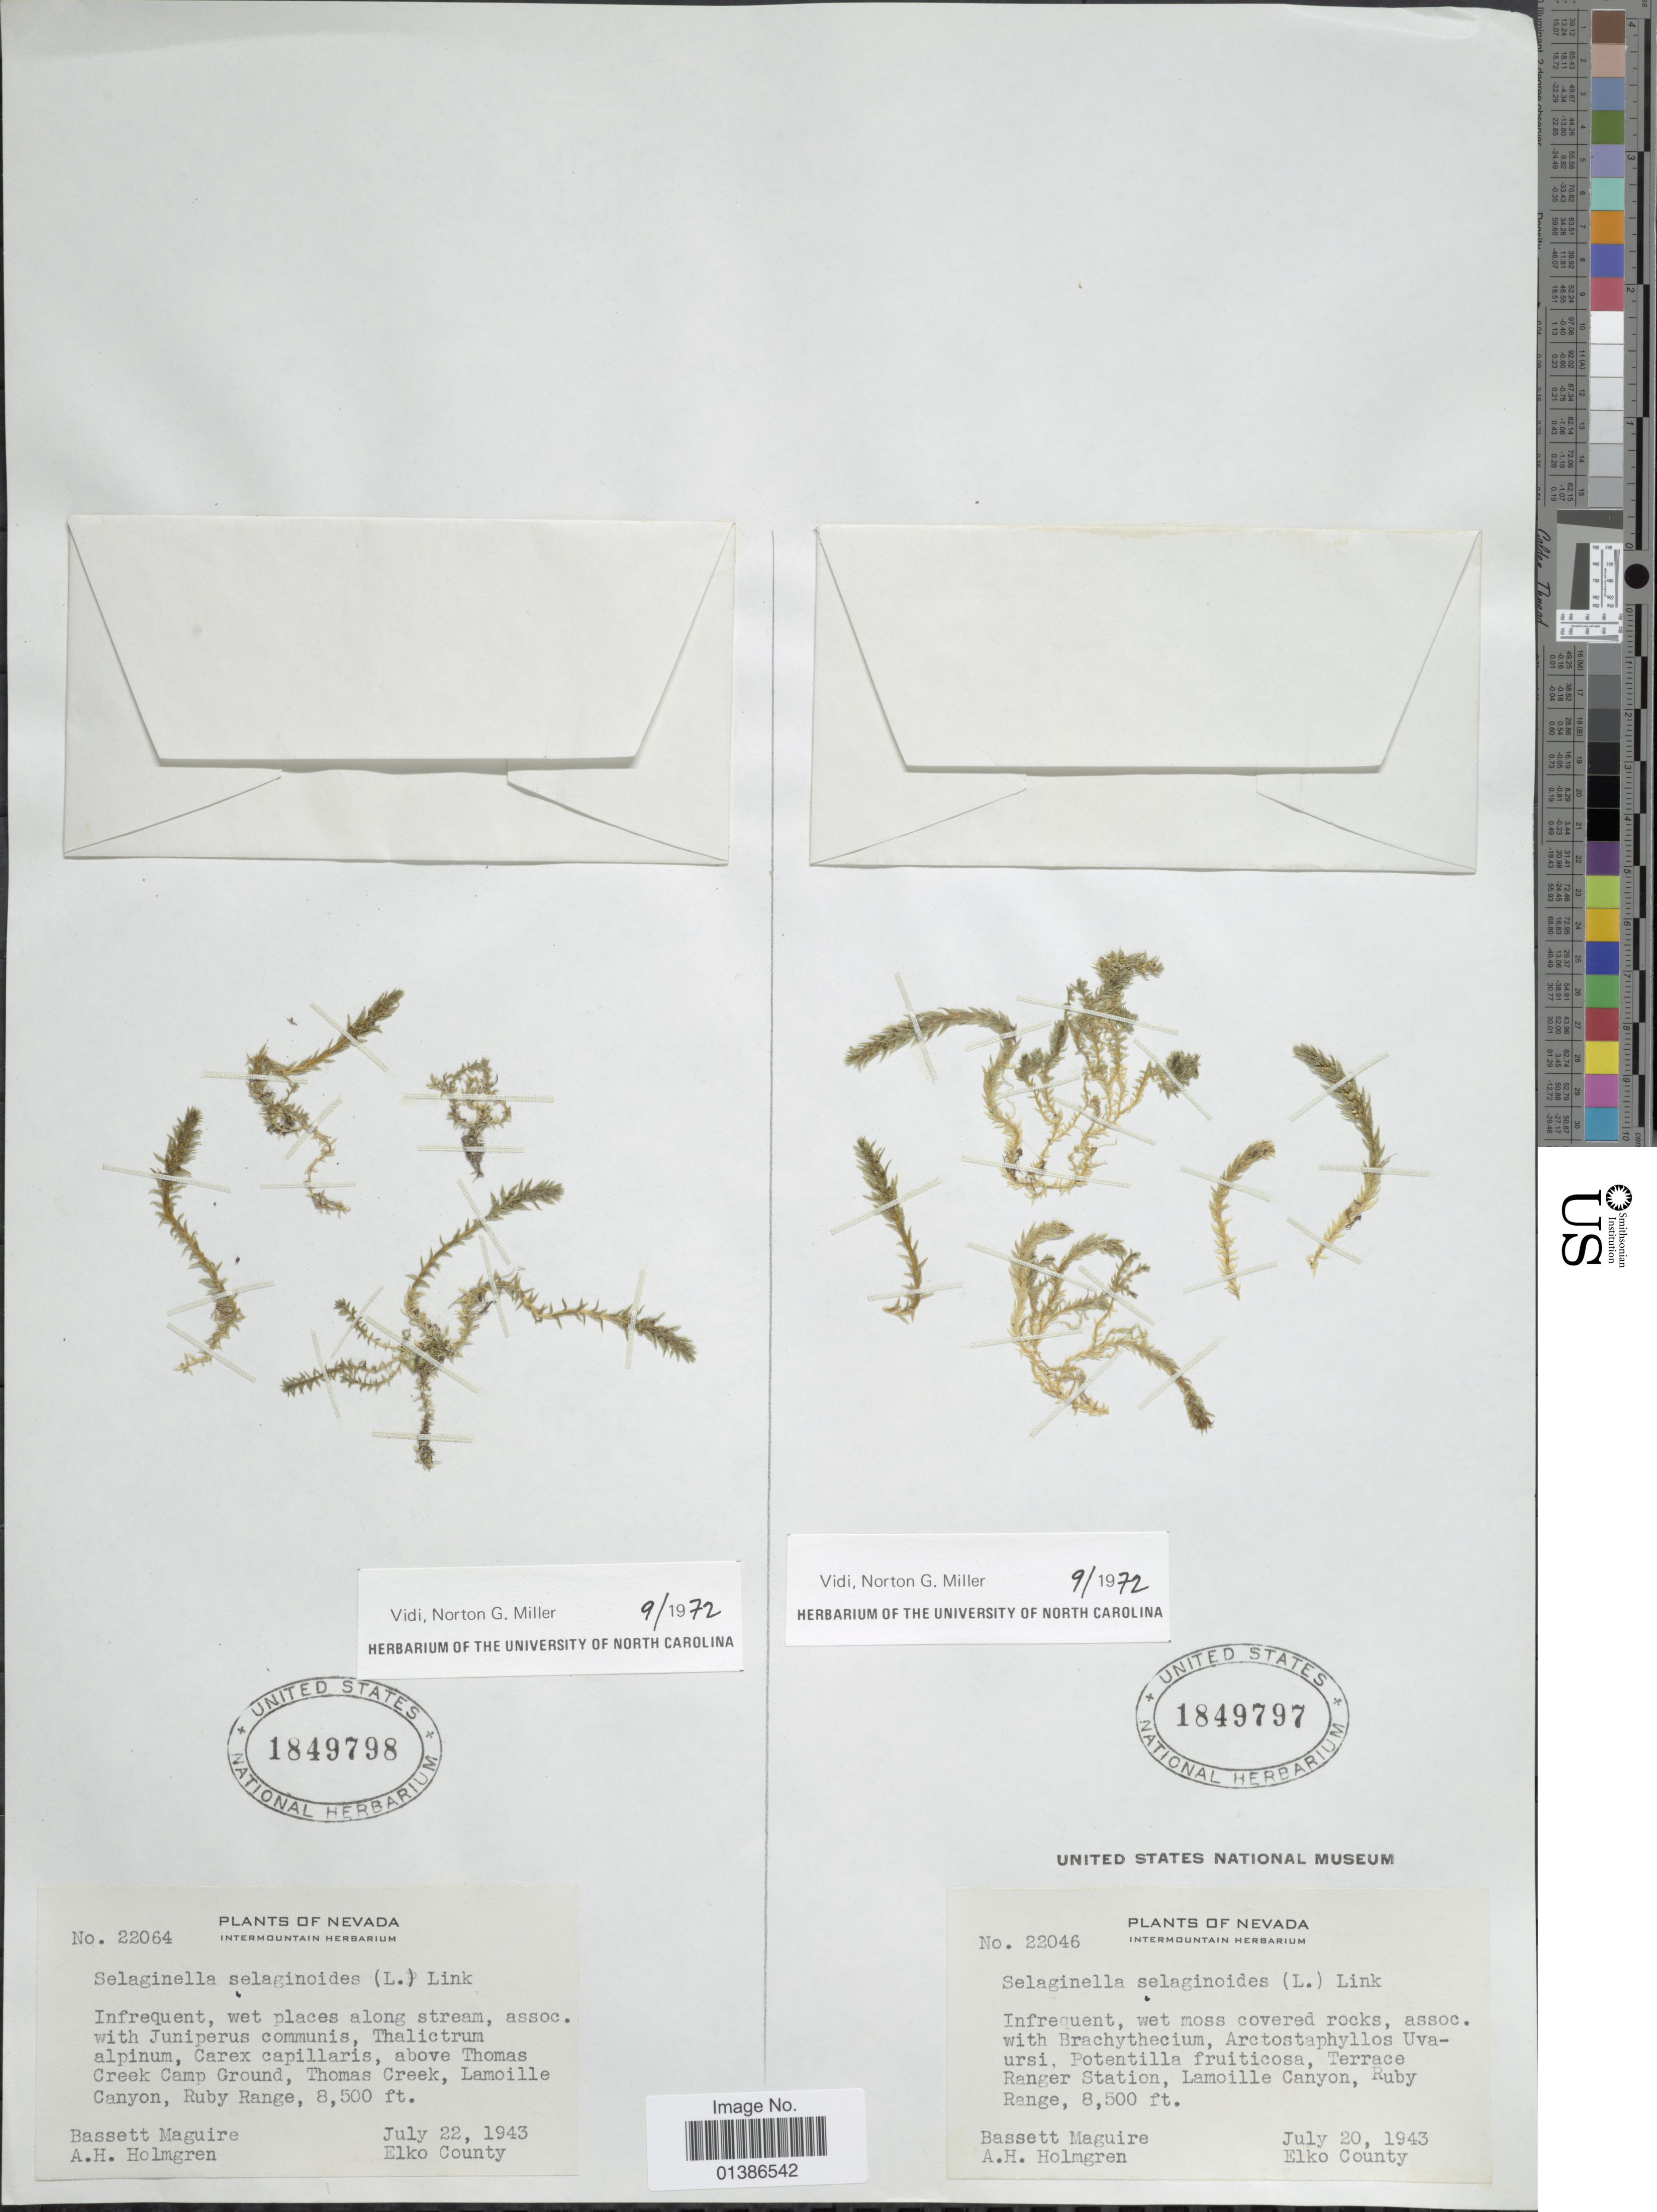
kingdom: Plantae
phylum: Tracheophyta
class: Lycopodiopsida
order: Selaginellales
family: Selaginellaceae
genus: Selaginella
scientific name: Selaginella selaginoides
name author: (L.) Link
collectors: B. Maguire & A. H. Holmgren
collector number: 22046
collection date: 1943-07-20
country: United States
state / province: Nevada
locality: Terrace Ranger Station, Lamoille Canyon, Ruby Range, Elko County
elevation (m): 2591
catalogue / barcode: US 1849797